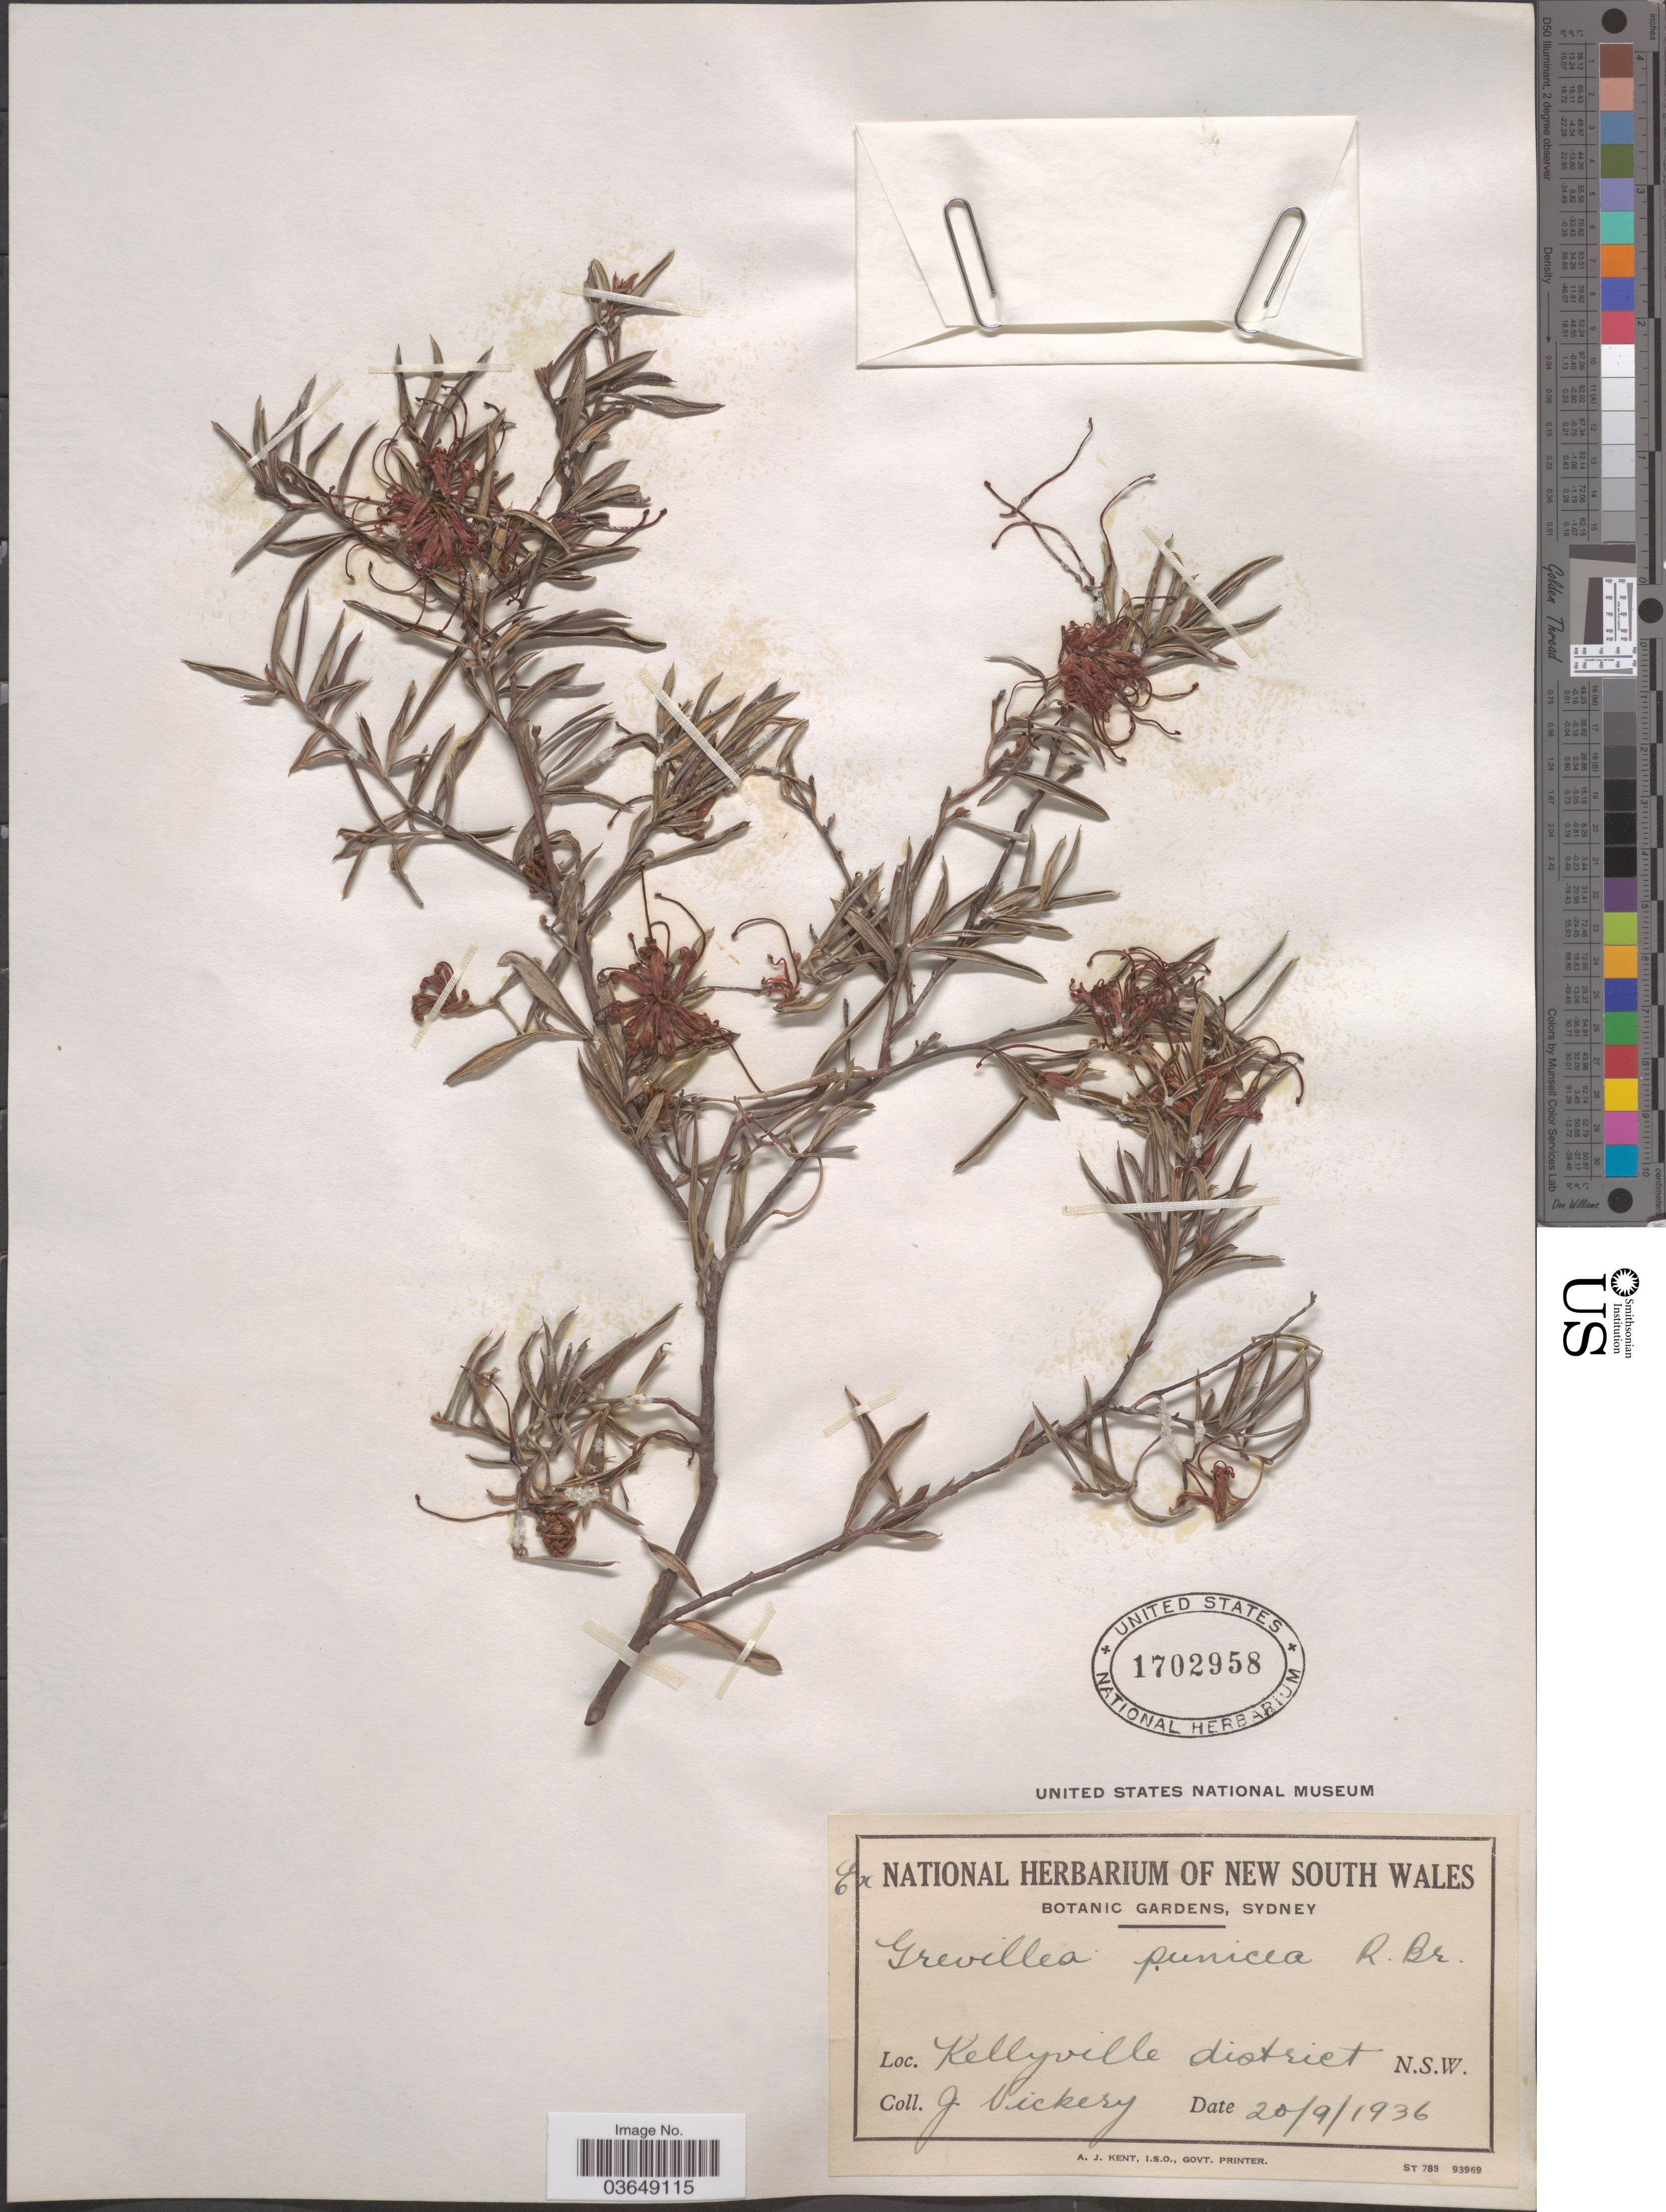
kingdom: Plantae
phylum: Tracheophyta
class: Magnoliopsida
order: Proteales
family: Proteaceae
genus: Grevillea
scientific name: Grevillea punicea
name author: R. Br.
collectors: J. Vickery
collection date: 1936-09-20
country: Australia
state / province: New South Wales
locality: Kellyville district.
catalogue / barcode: US 1702958